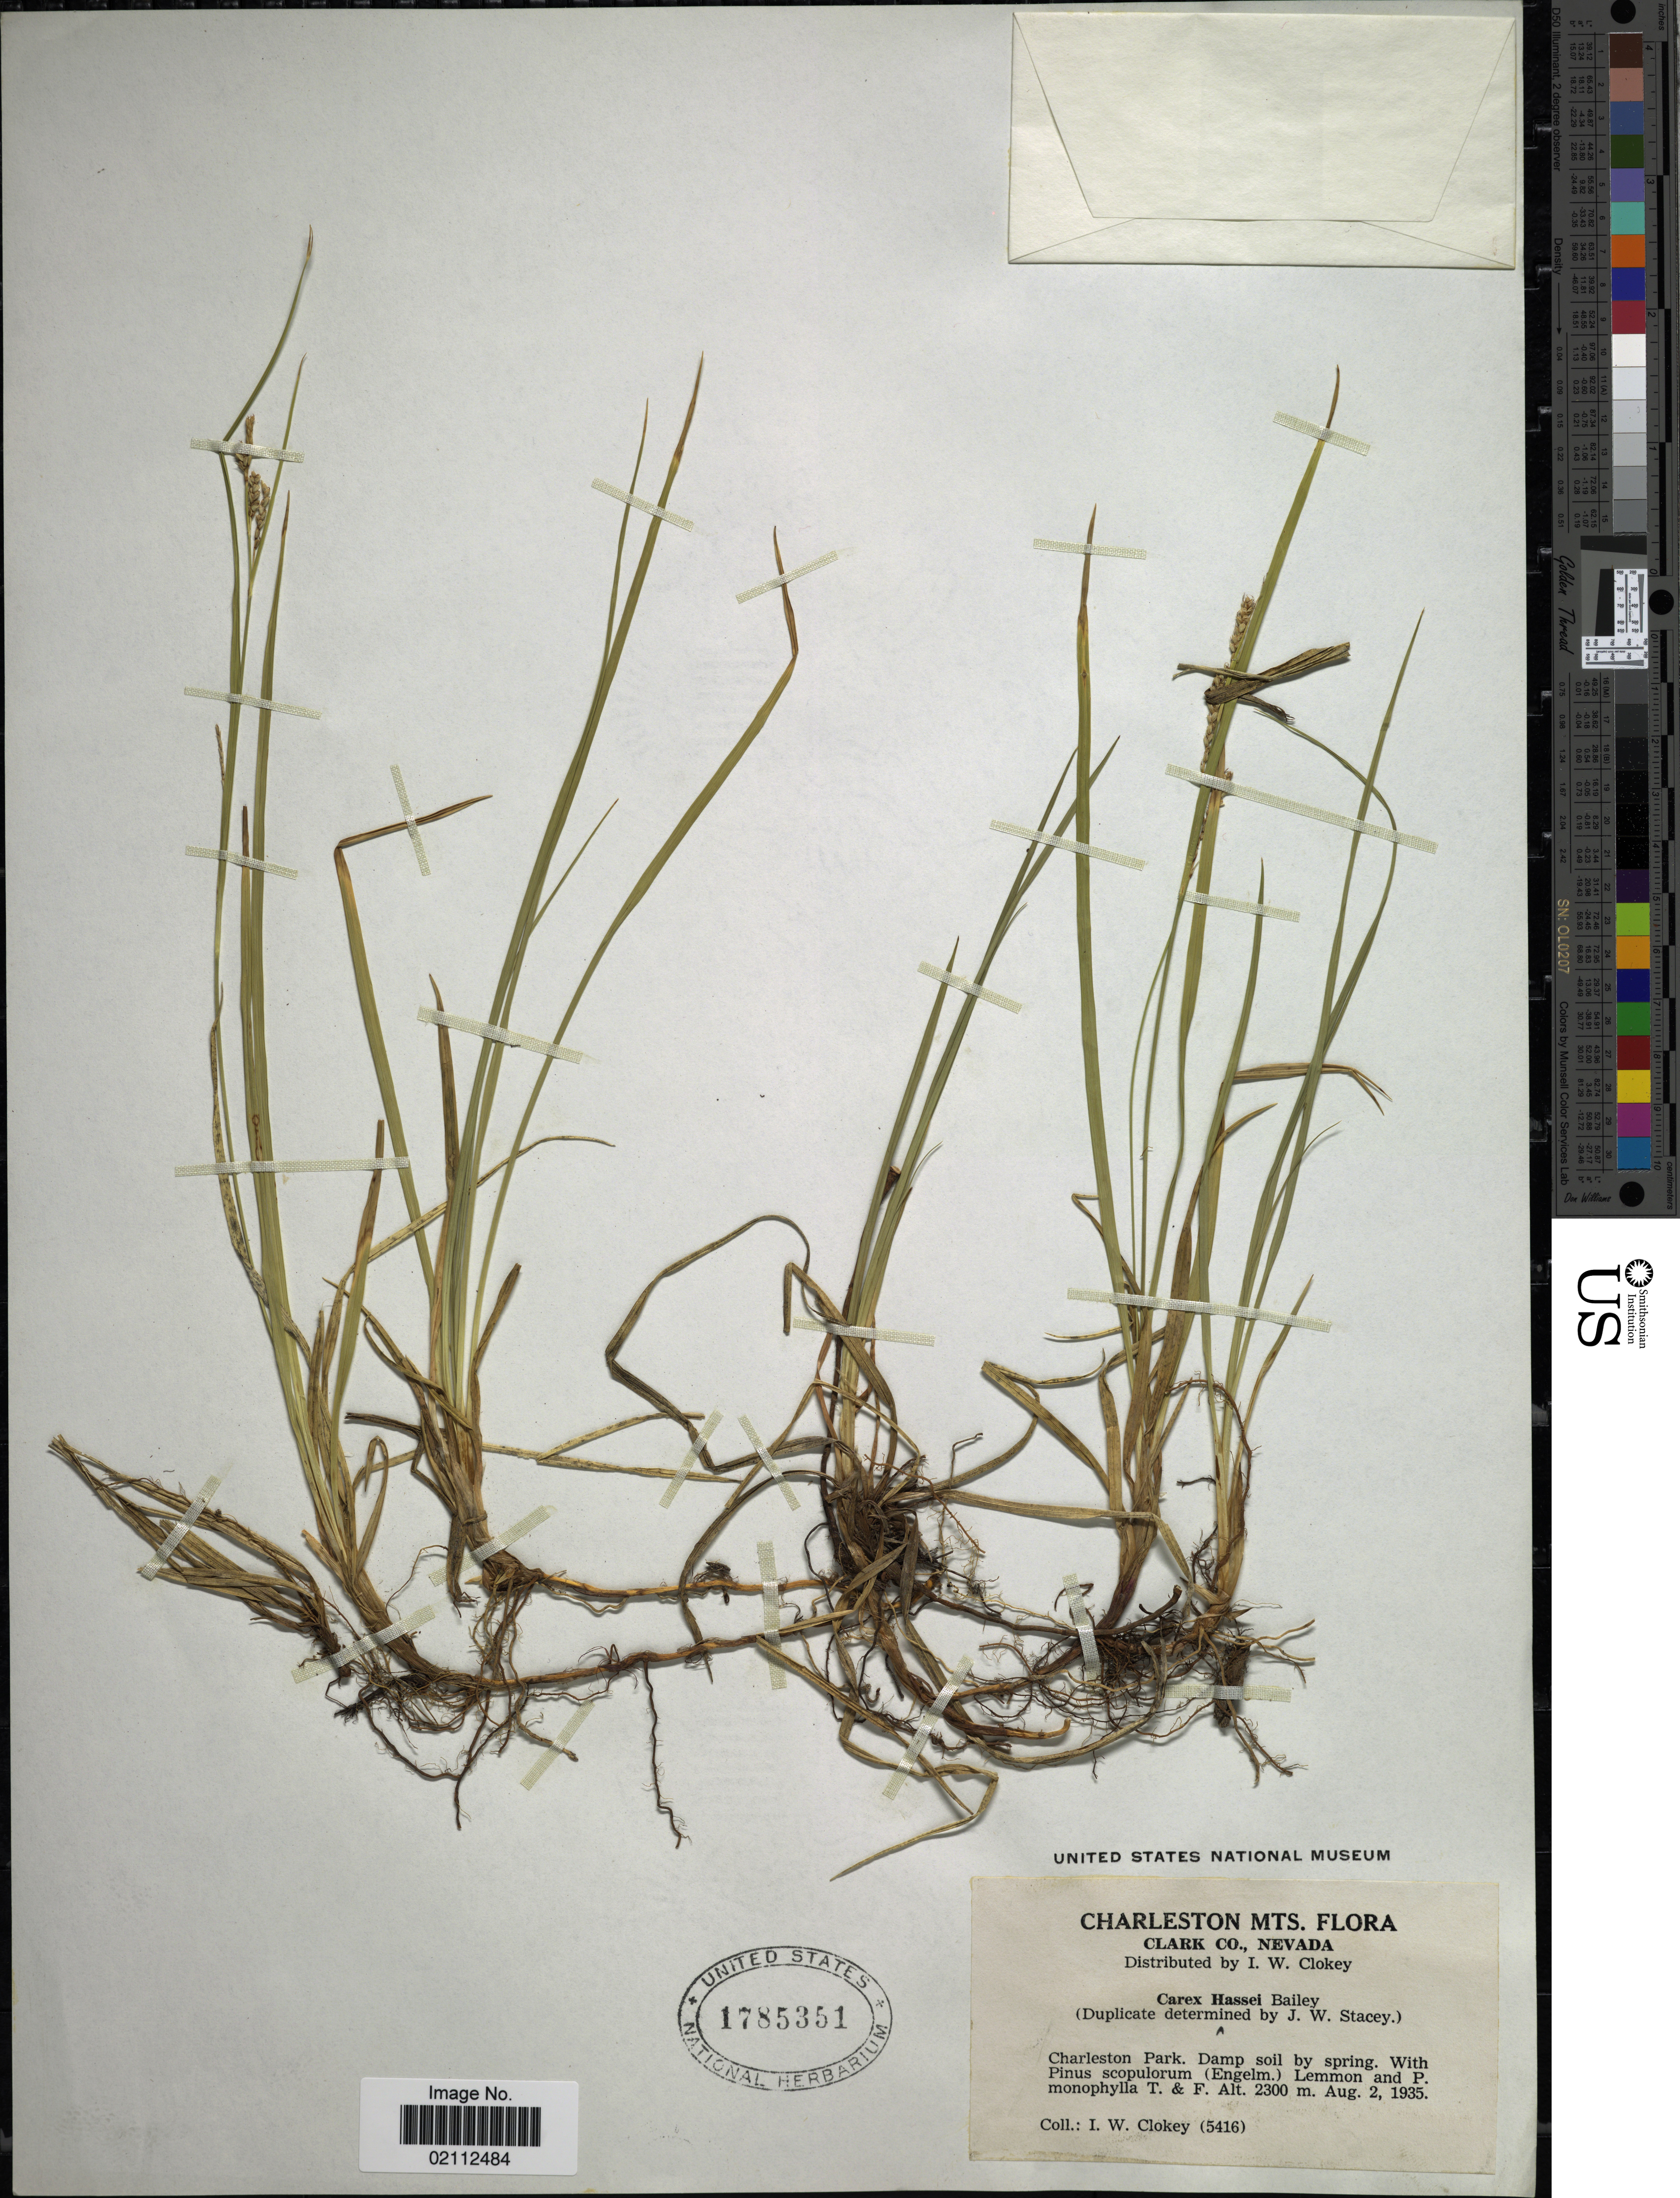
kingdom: Plantae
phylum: Tracheophyta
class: Liliopsida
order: Poales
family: Cyperaceae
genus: Carex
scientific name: Carex hassei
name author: L.H. Bailey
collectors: I. W. Clokey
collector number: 5416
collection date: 1935-08-02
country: United States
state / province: Nevada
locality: Charleston Mts., Clark Co., Charleston Park, Damp soil by spring..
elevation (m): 2300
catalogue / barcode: US 1785351